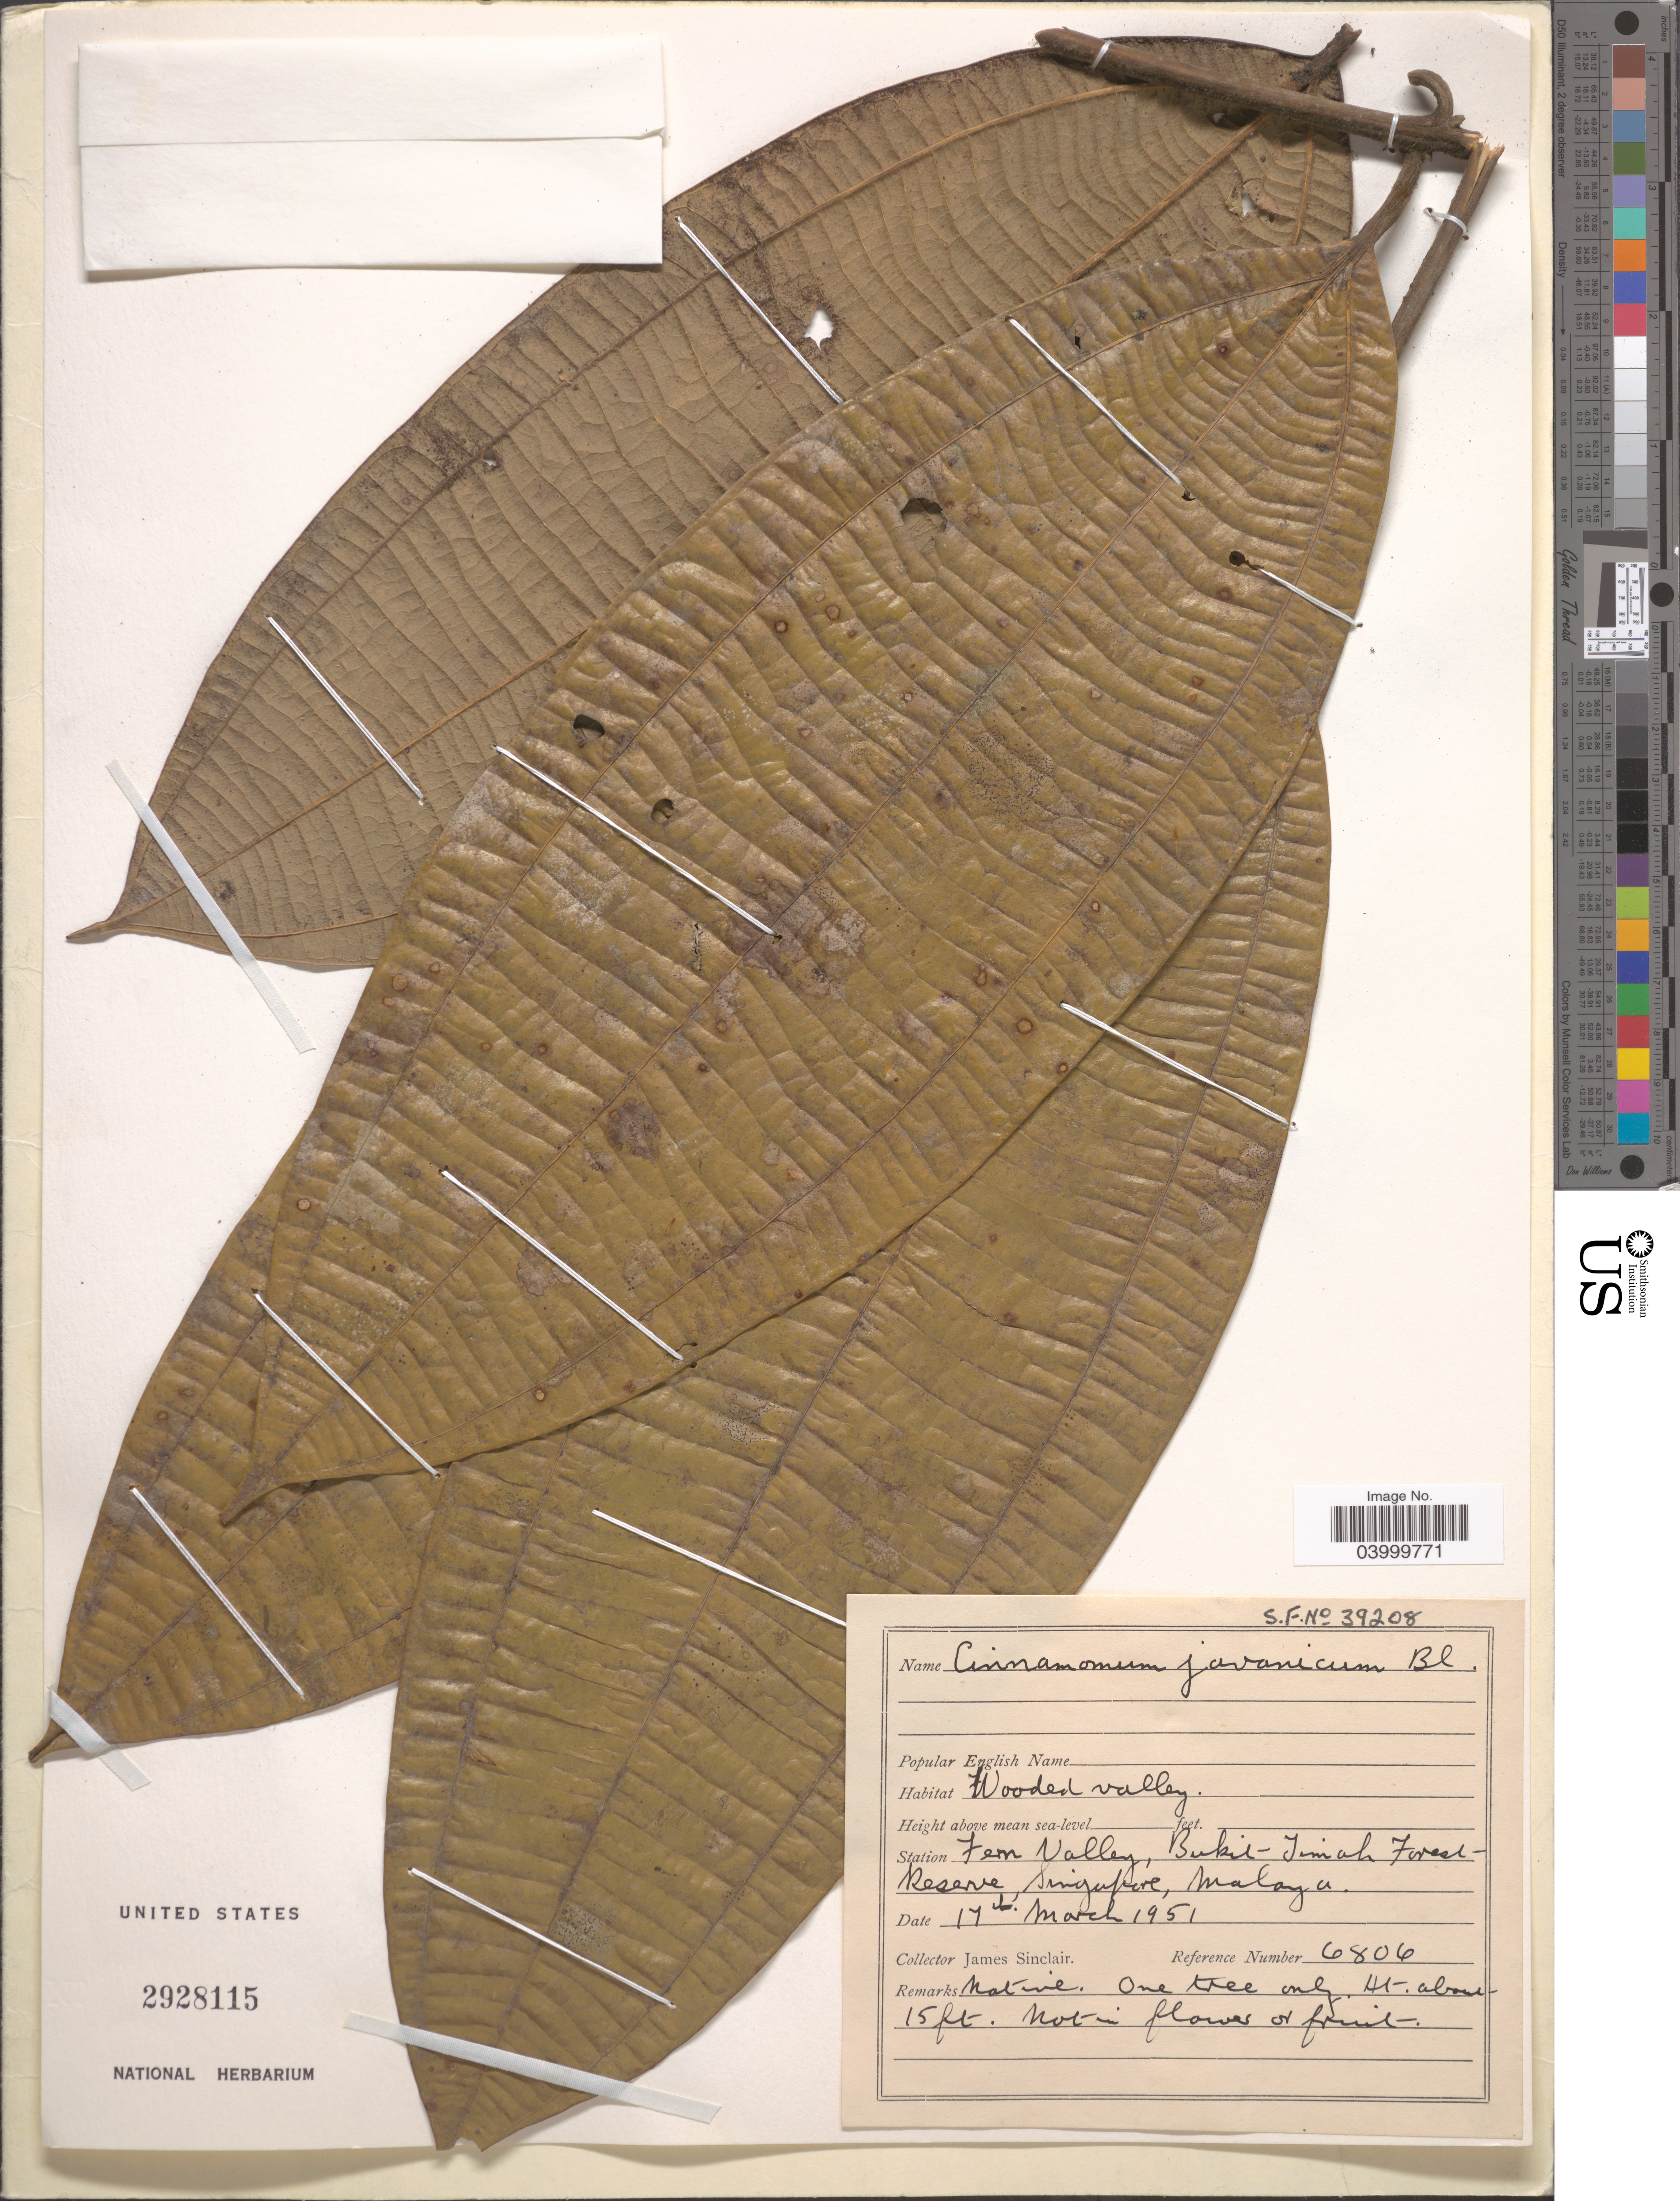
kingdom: Plantae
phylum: Tracheophyta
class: Magnoliopsida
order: Laurales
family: Lauraceae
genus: Cinnamomum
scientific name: Cinnamomum javanicum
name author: Blume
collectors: J. Sinclair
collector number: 6806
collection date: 1951-03-17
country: Singapore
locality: Station Fern Valley, Bukit Timah Forest Reserve, Malaya.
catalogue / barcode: US 2928115